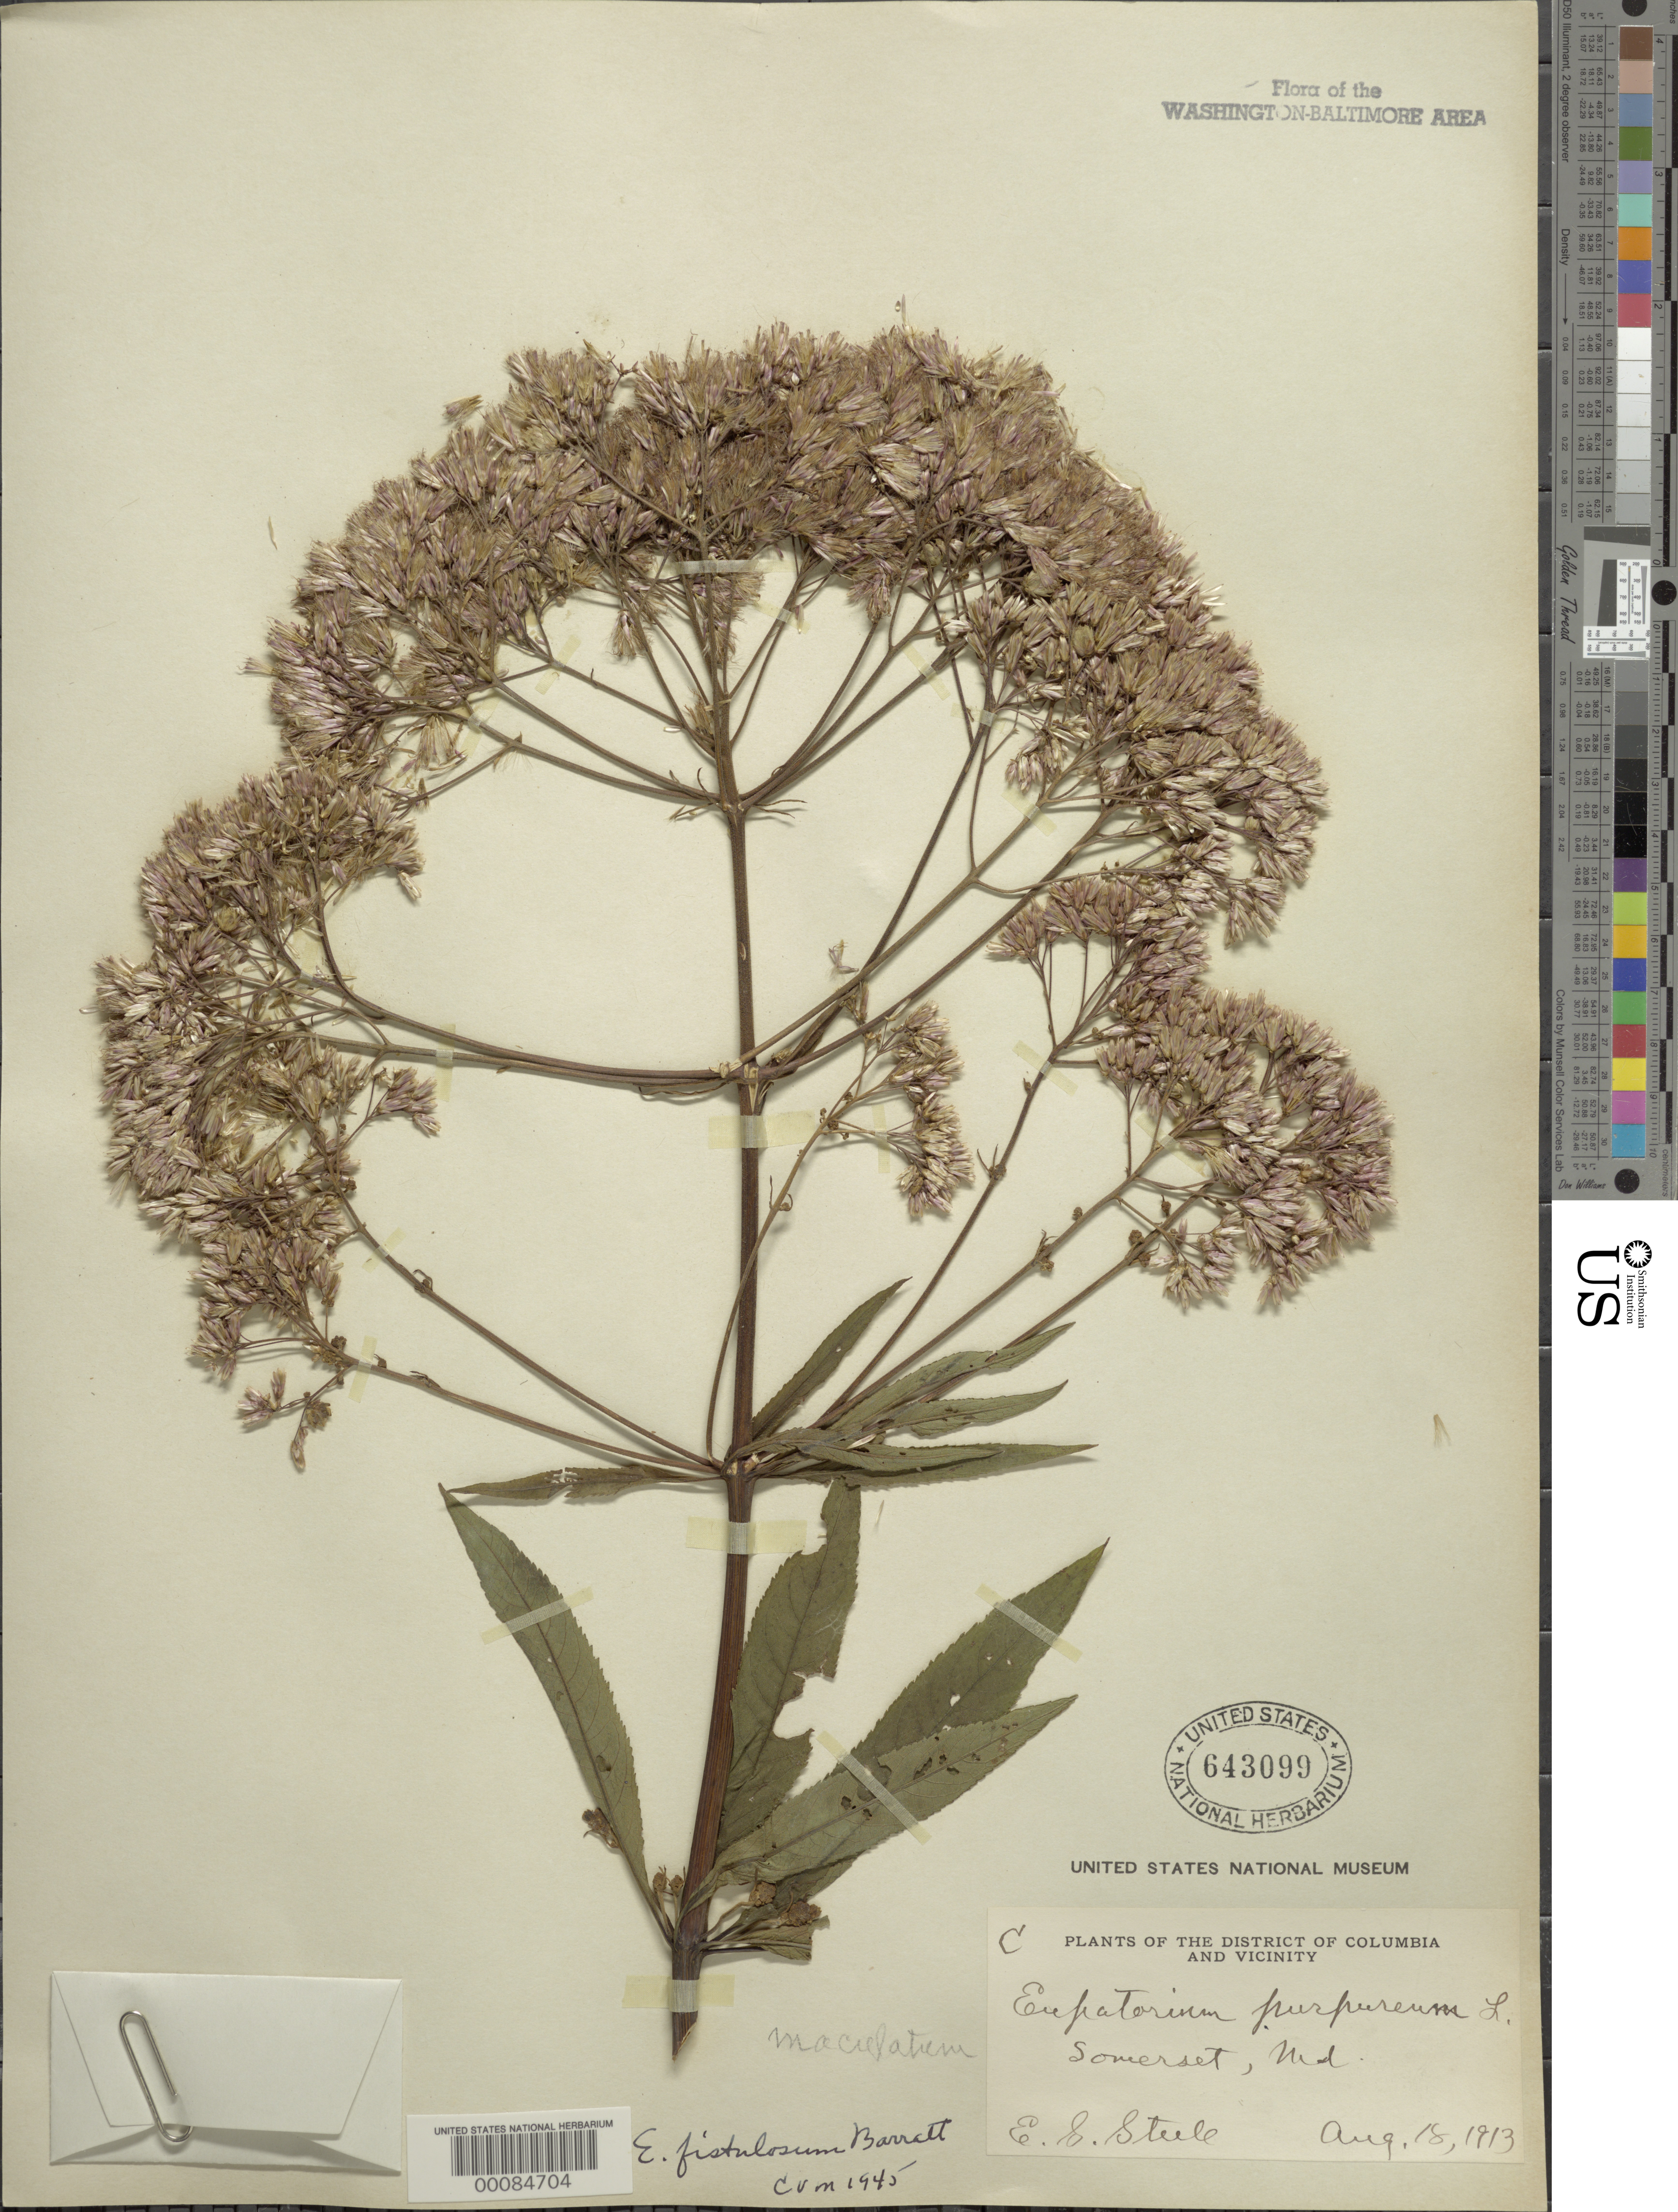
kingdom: Plantae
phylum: Tracheophyta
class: Magnoliopsida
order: Asterales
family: Asteraceae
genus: Eupatorium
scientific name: Eupatorium fistulosum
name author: Barratt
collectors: E. Steele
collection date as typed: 18 Aug 1913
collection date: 1913-08-18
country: United States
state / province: Maryland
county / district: Montgomery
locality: Somerset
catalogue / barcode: US 643099